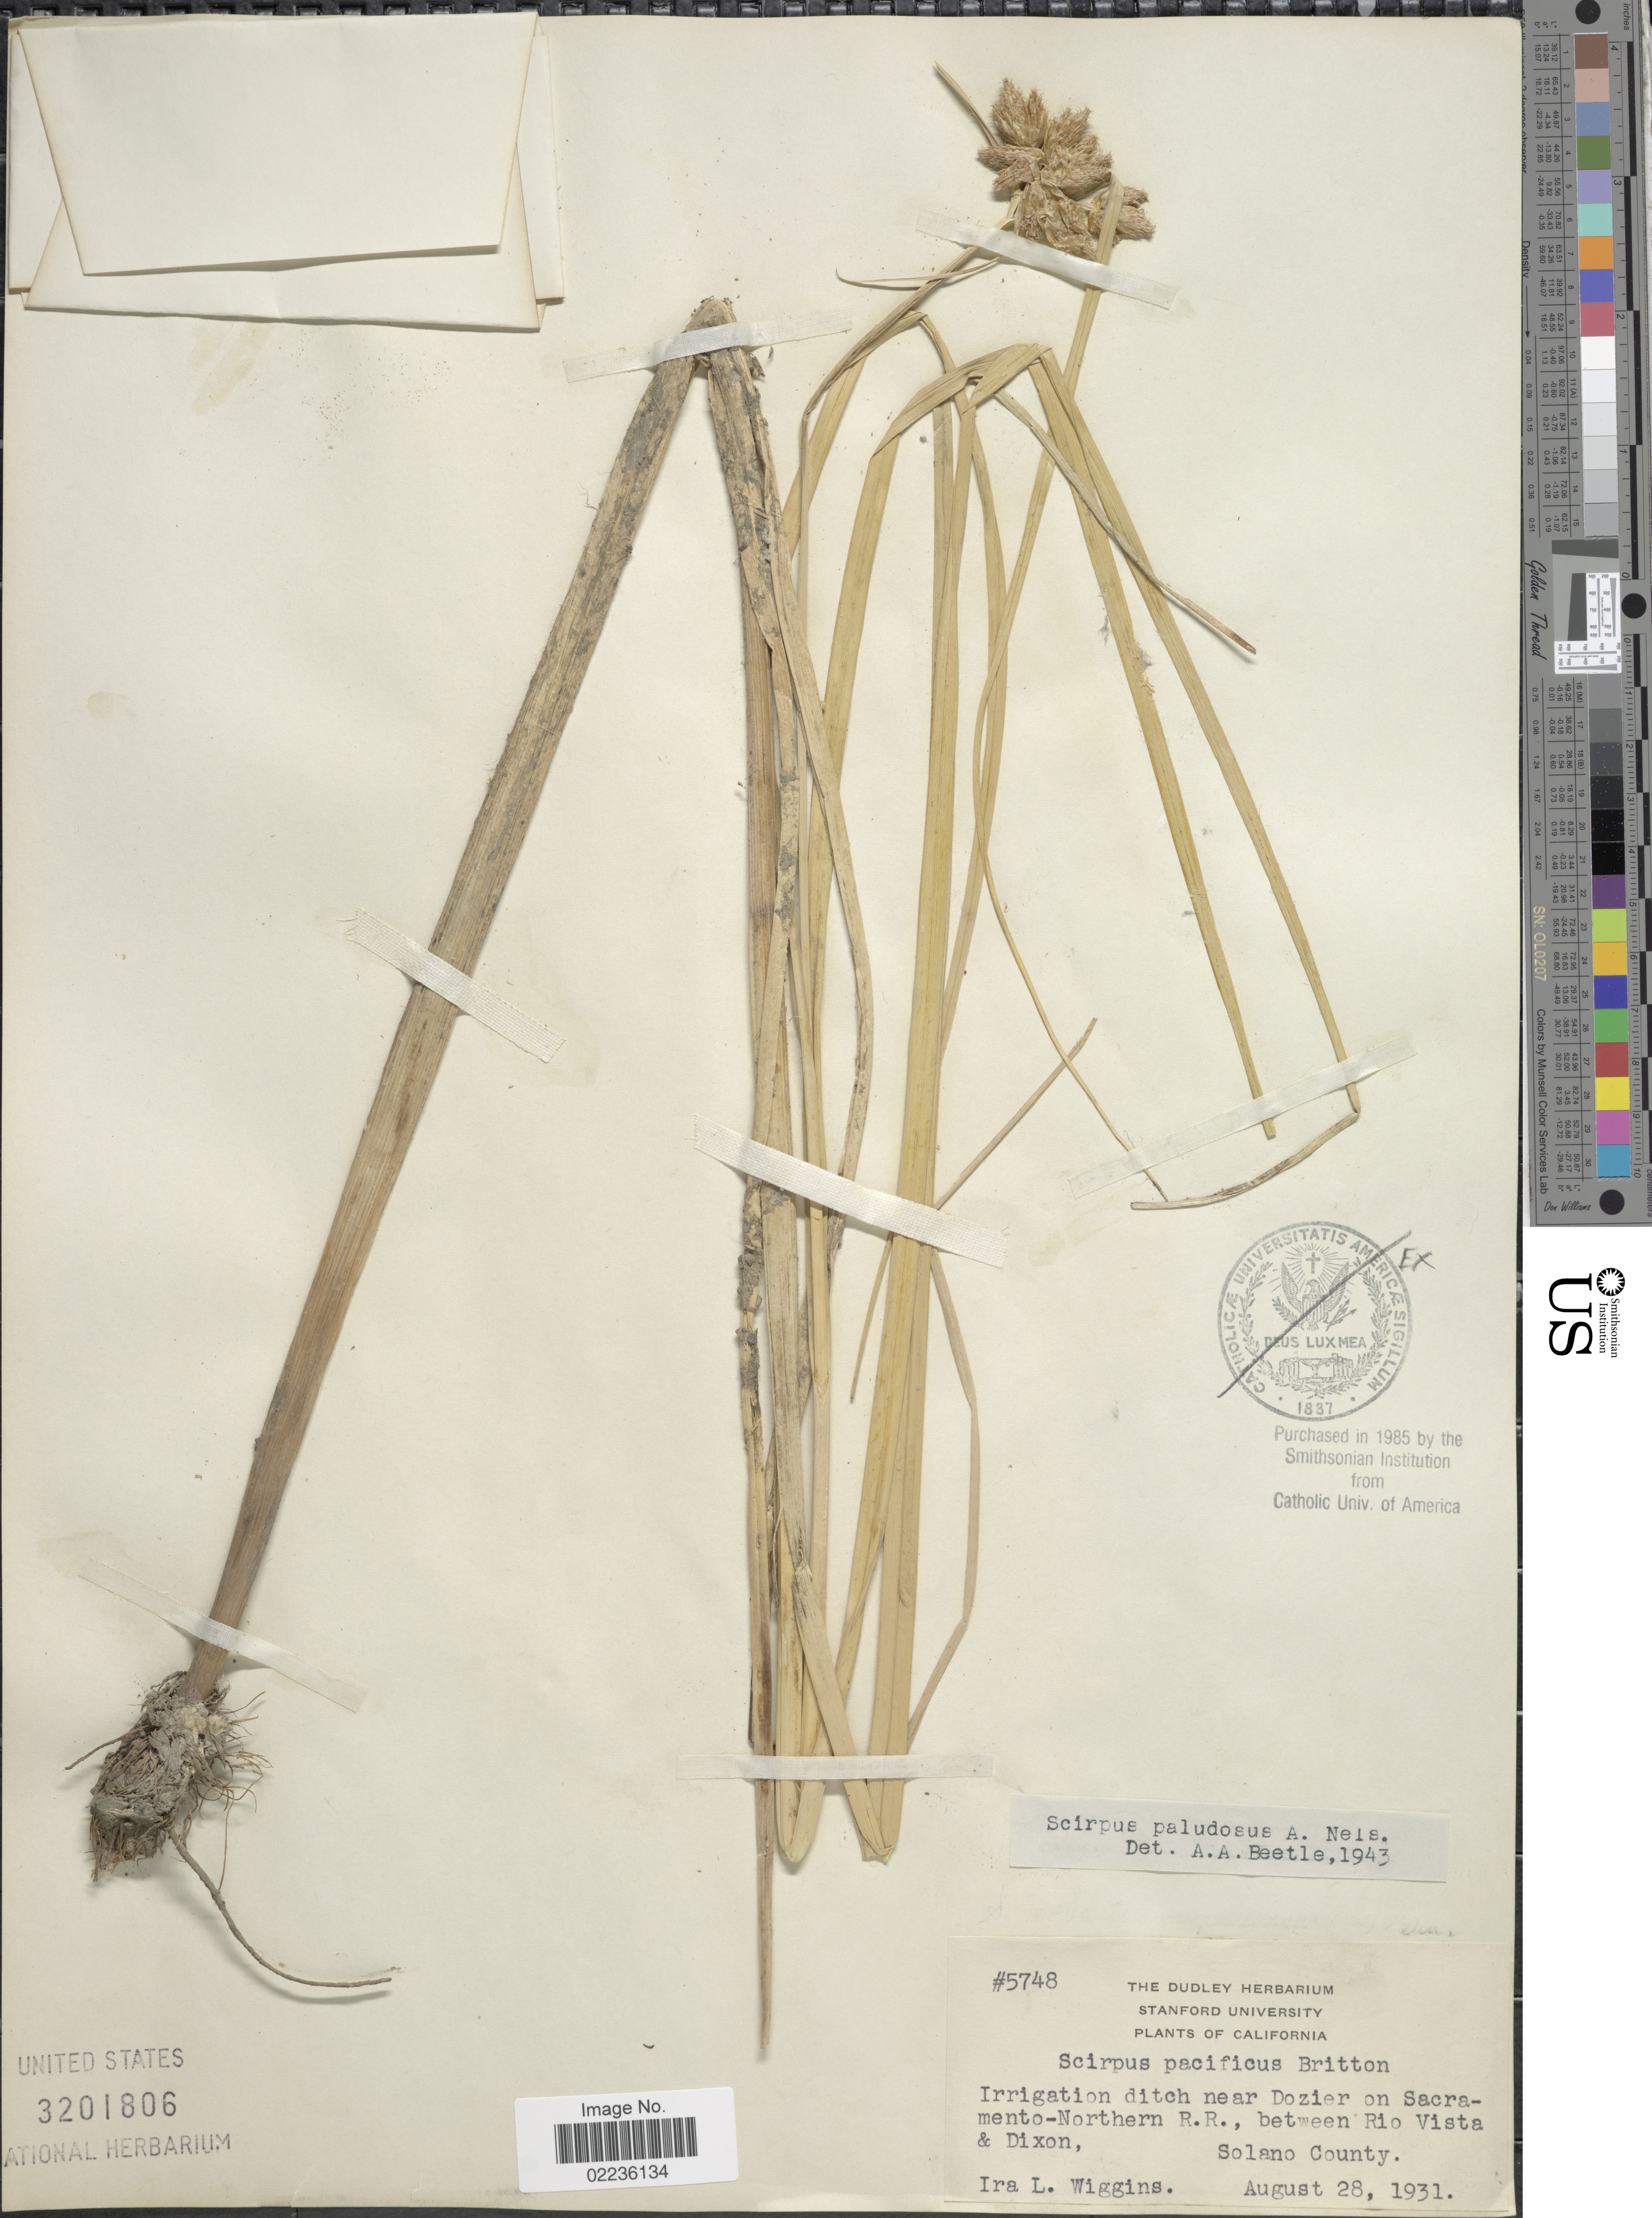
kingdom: Plantae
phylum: Tracheophyta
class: Liliopsida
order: Poales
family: Cyperaceae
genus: Bolboschoenus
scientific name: Bolboschoenus maritimus subsp. paludosus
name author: (A. Nelson) T. Koyama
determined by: Strong, M. T., (US), Smithsonian Institution - National Museum of Natural History (UNITED STATES)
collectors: I. L. Wiggins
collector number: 5748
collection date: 1931-08-28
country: United States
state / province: California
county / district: Solano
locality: Irrigation ditch near Dozier on Sacramento-Northern R.R. , between Rio Vista & Dixon, Solano County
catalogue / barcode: US 3201806